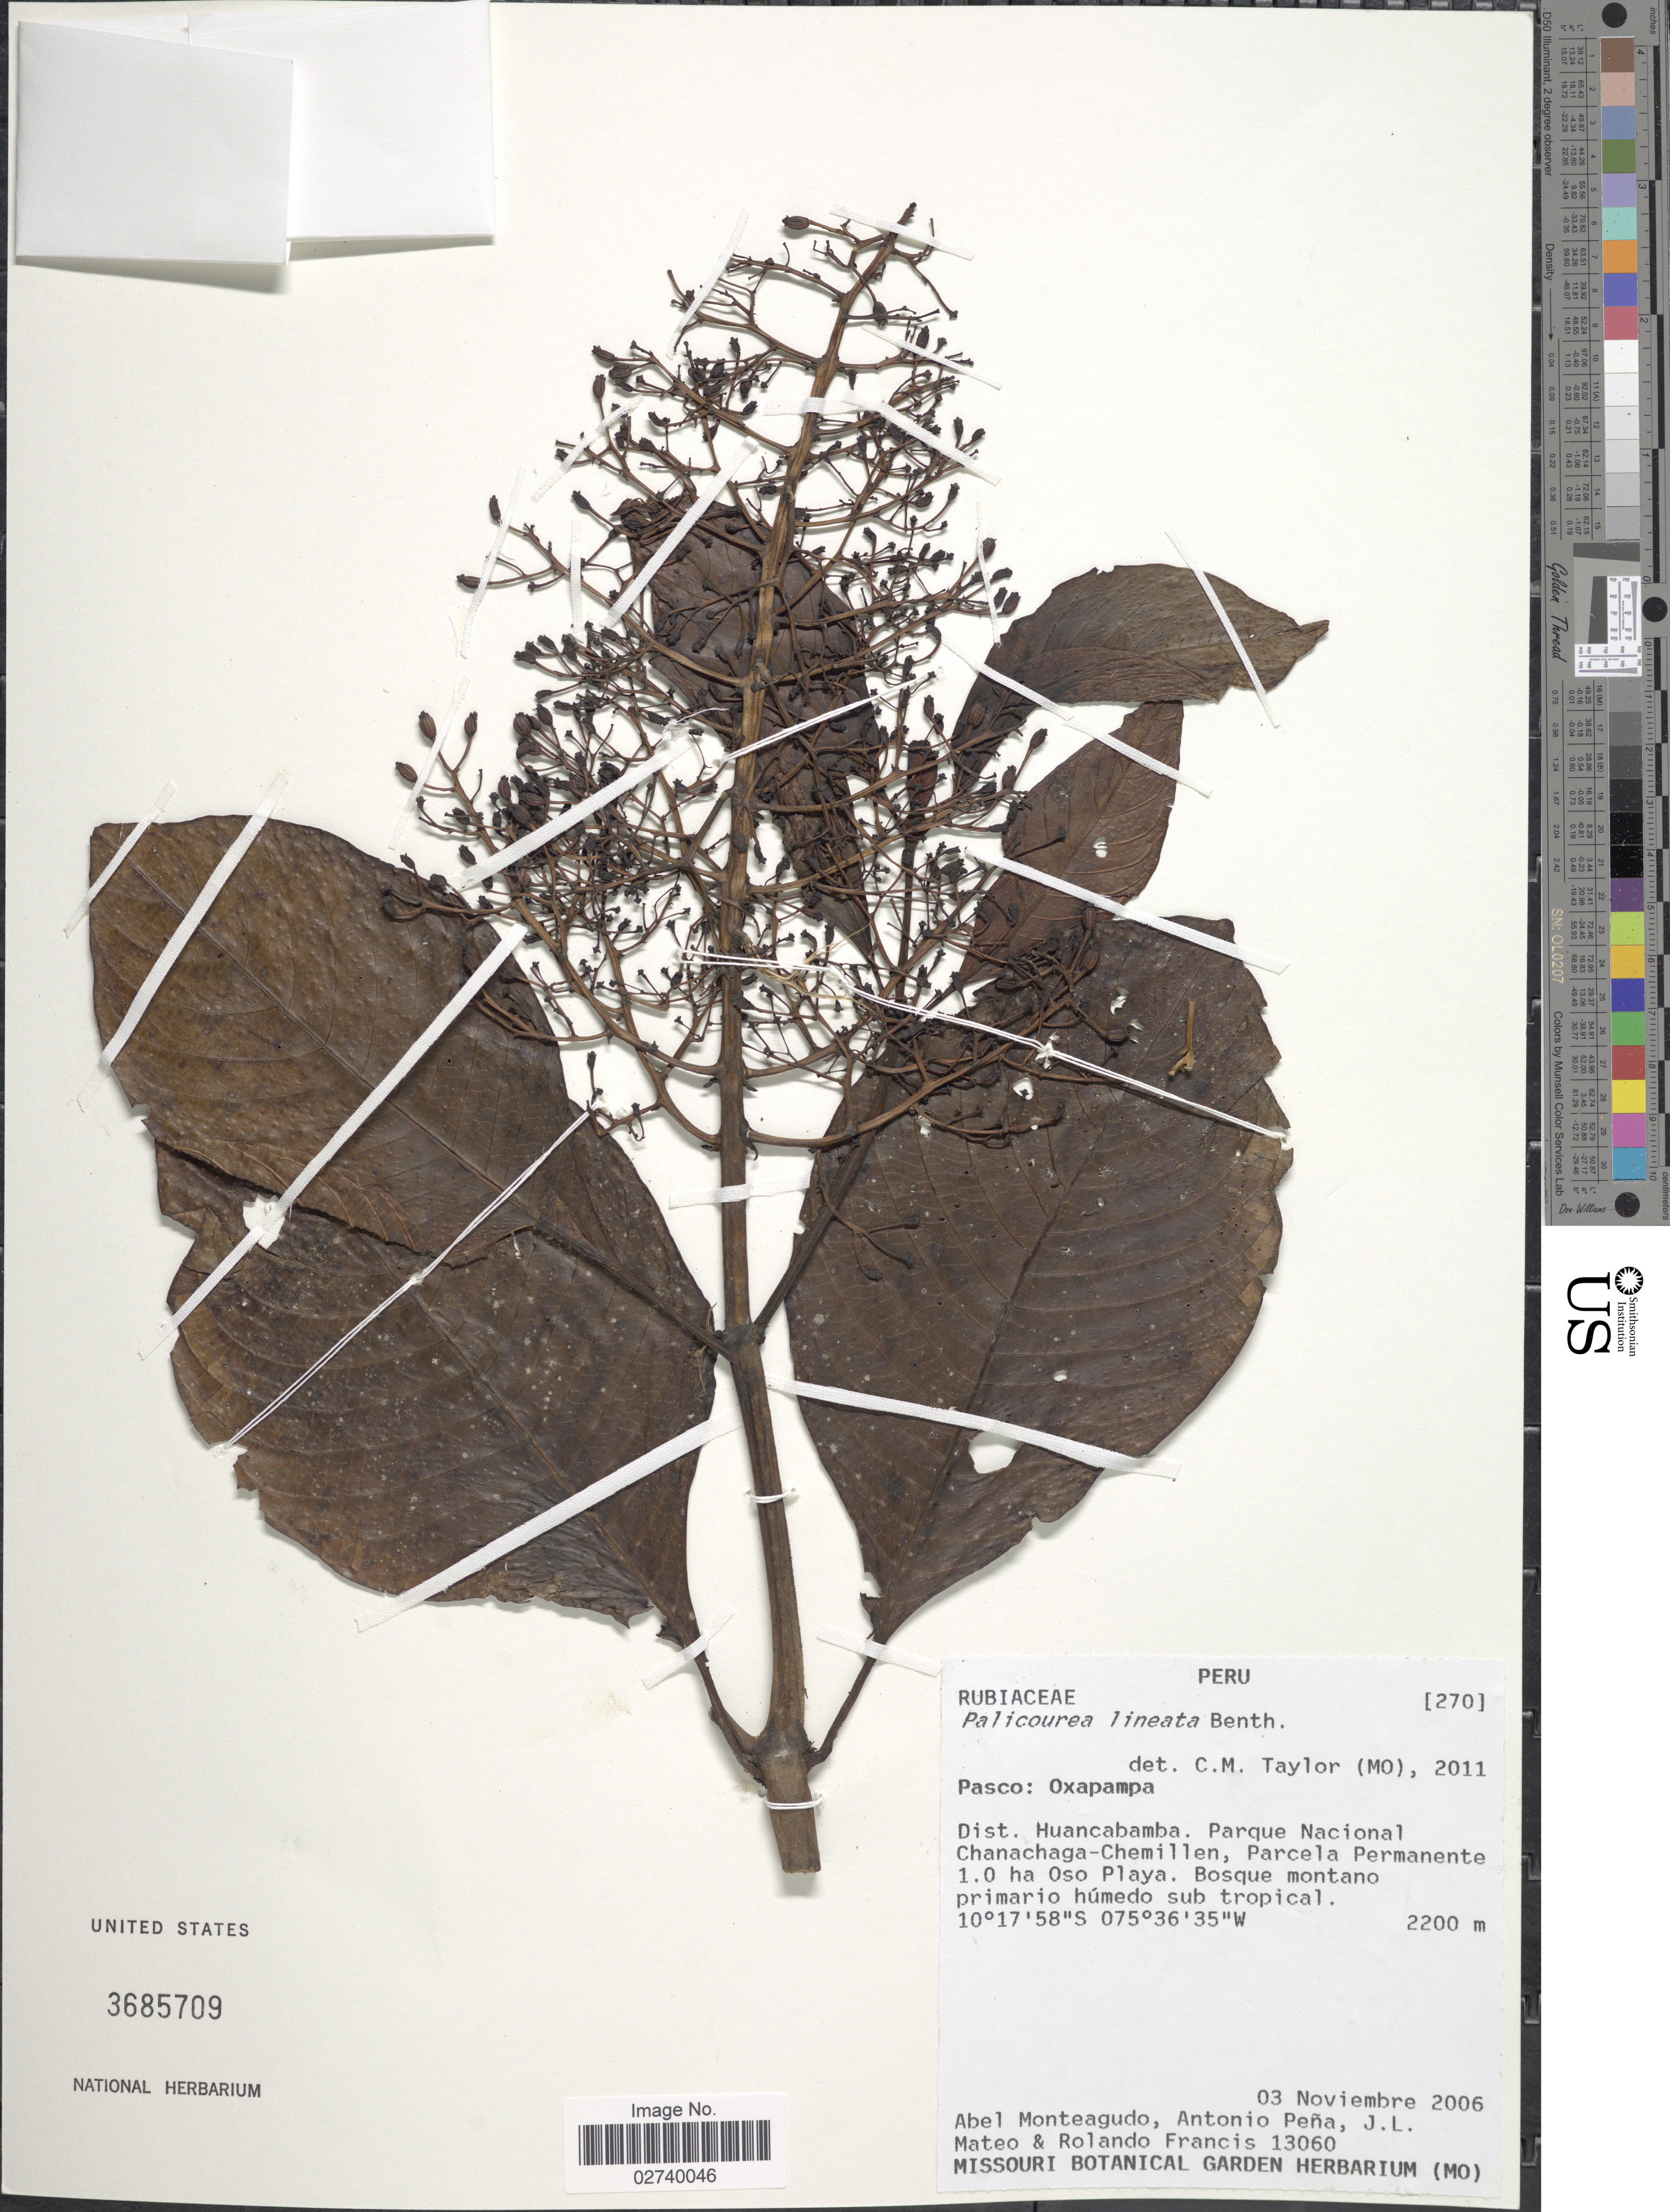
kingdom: Plantae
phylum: Tracheophyta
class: Magnoliopsida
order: Gentianales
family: Rubiaceae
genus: Palicourea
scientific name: Palicourea lineata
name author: Benth.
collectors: A. Monteagudo, A. Peña, J. Mateo & R. Francis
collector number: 13060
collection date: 2006-11-03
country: Peru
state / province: Pasco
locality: Oxapampa. Dist. Huancabamba. Parque Nacional Chanachaga-Chemillen, Parcela Permanente 1.0 ha Oso Playa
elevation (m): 2200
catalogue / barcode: US 3685709